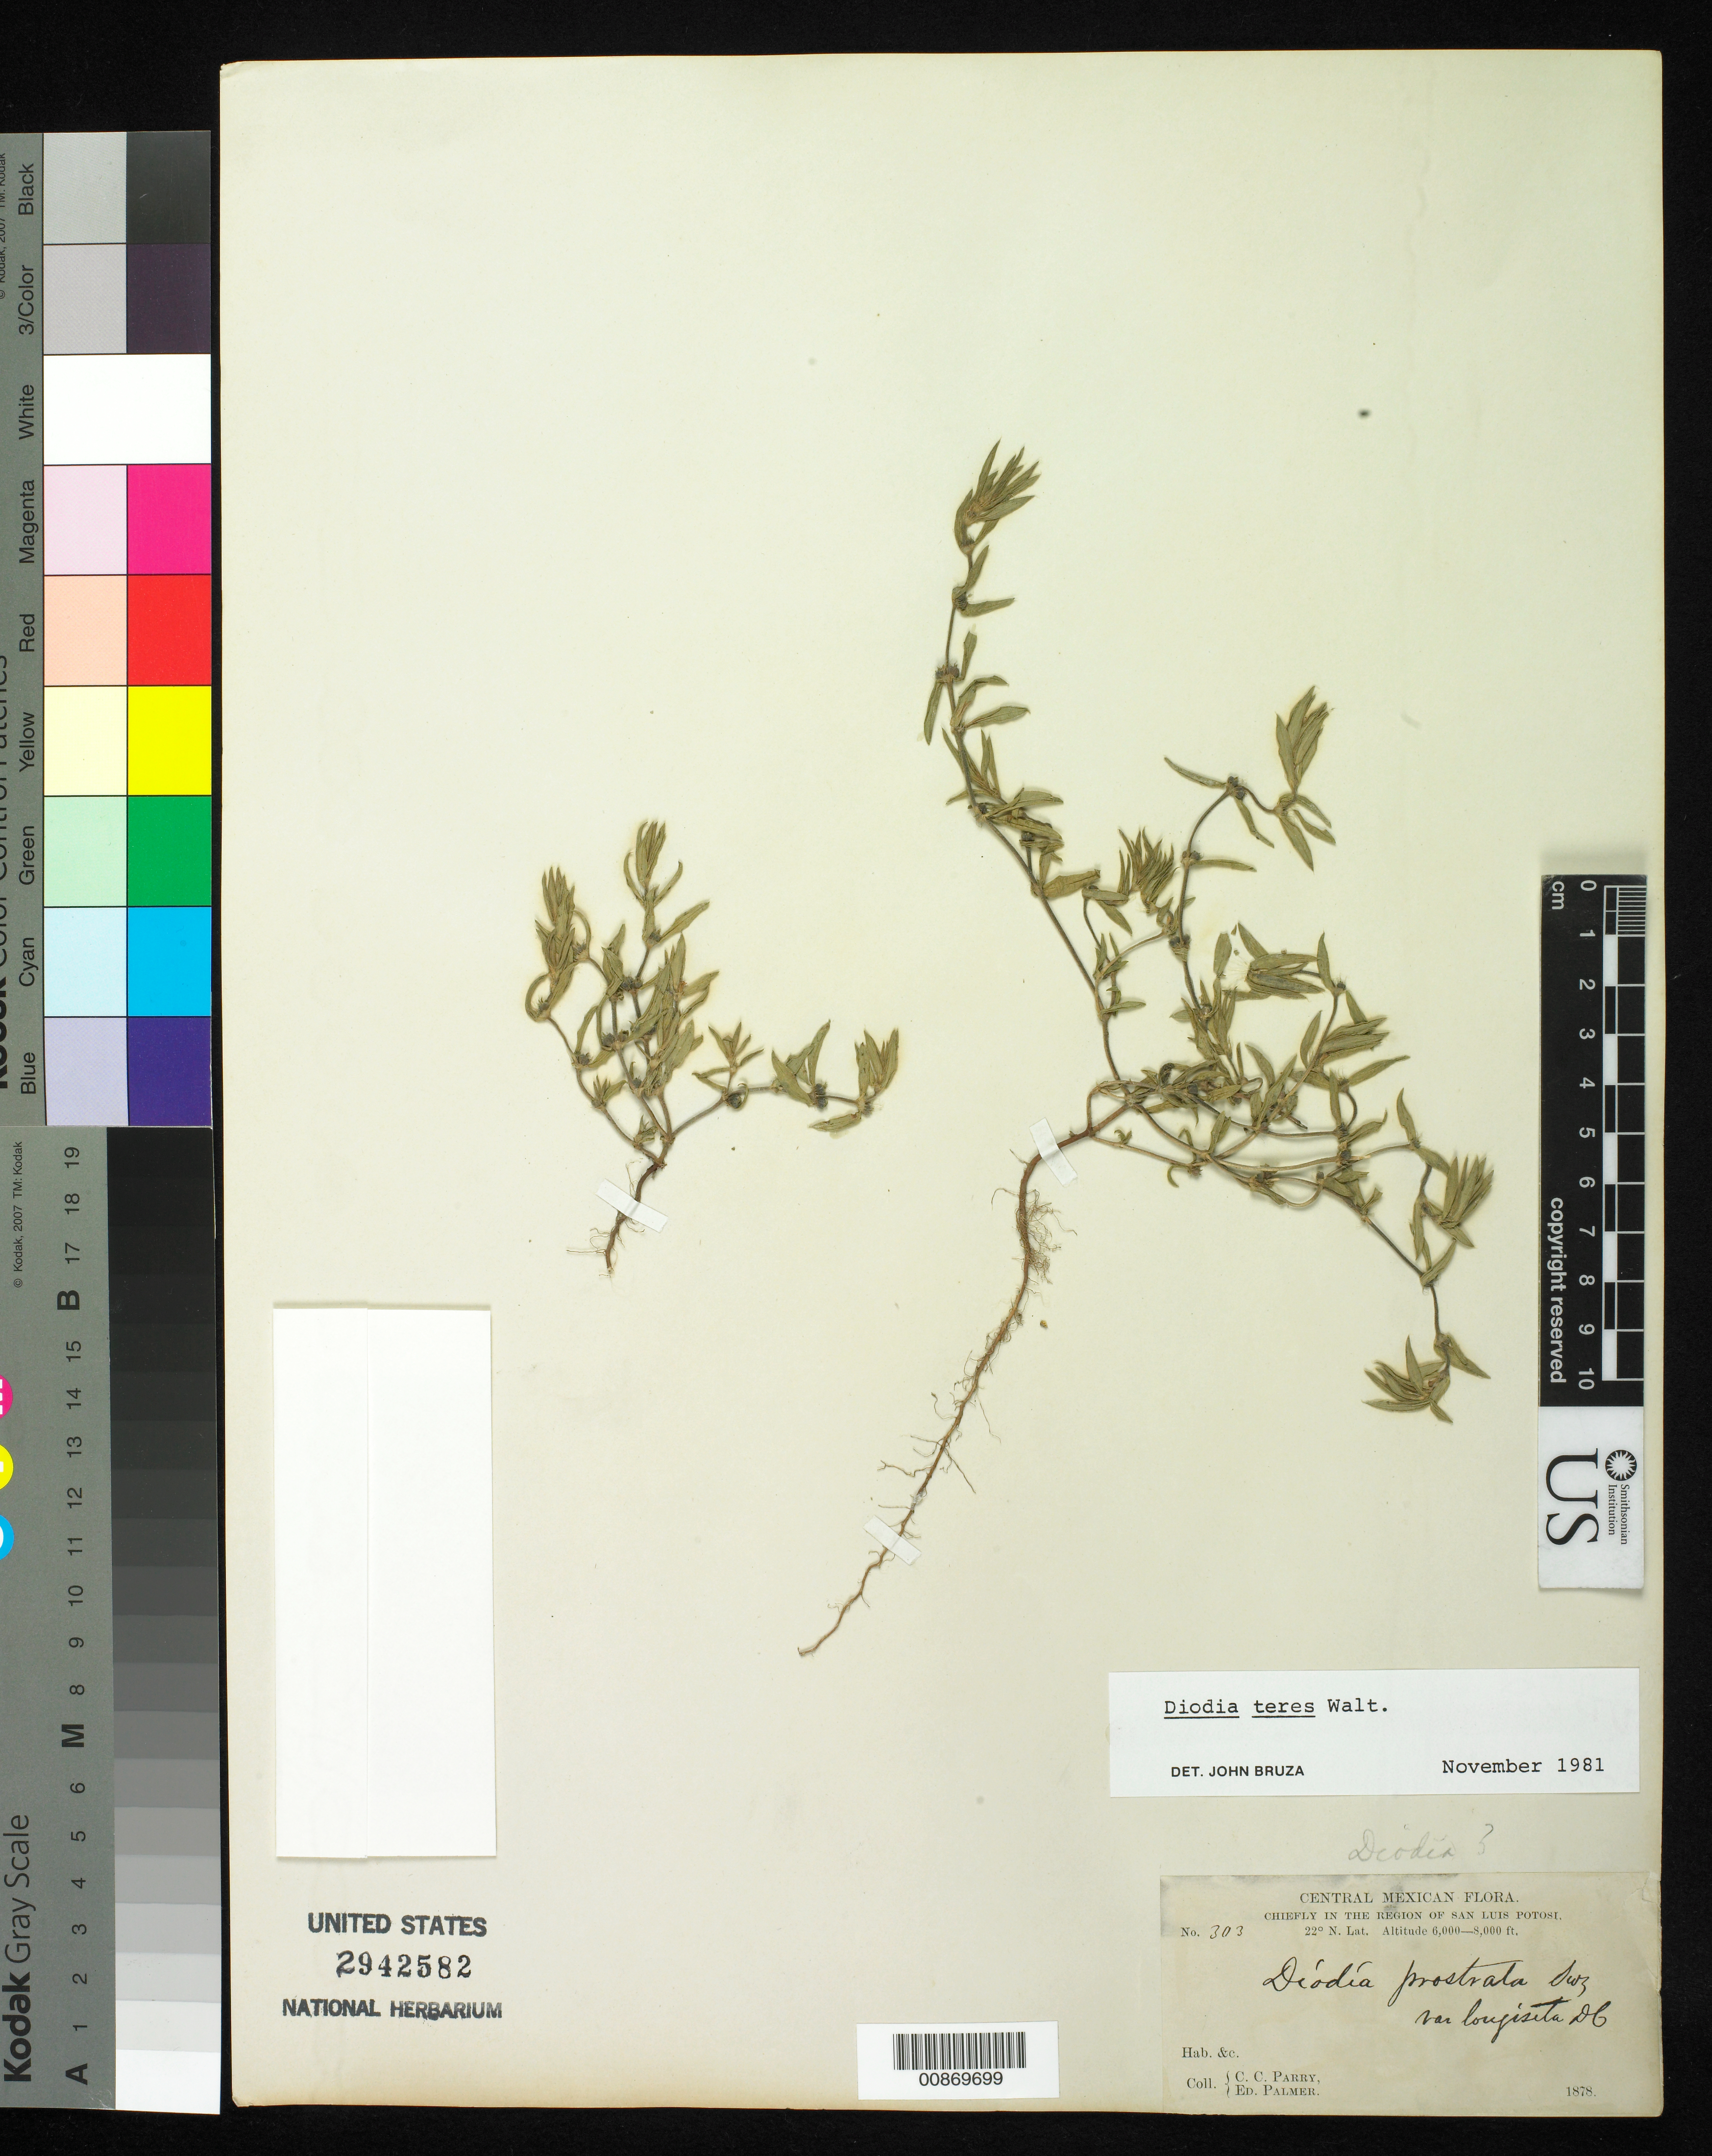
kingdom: Plantae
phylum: Tracheophyta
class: Magnoliopsida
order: Gentianales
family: Rubiaceae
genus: Diodia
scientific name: Diodia teres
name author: Walter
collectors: C. C. Parry & E. Palmer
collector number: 303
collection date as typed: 1878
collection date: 1878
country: Mexico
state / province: San Luis Potosí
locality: Chiefly in the region of San Luis Potosí.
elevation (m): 1829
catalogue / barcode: US 2942582